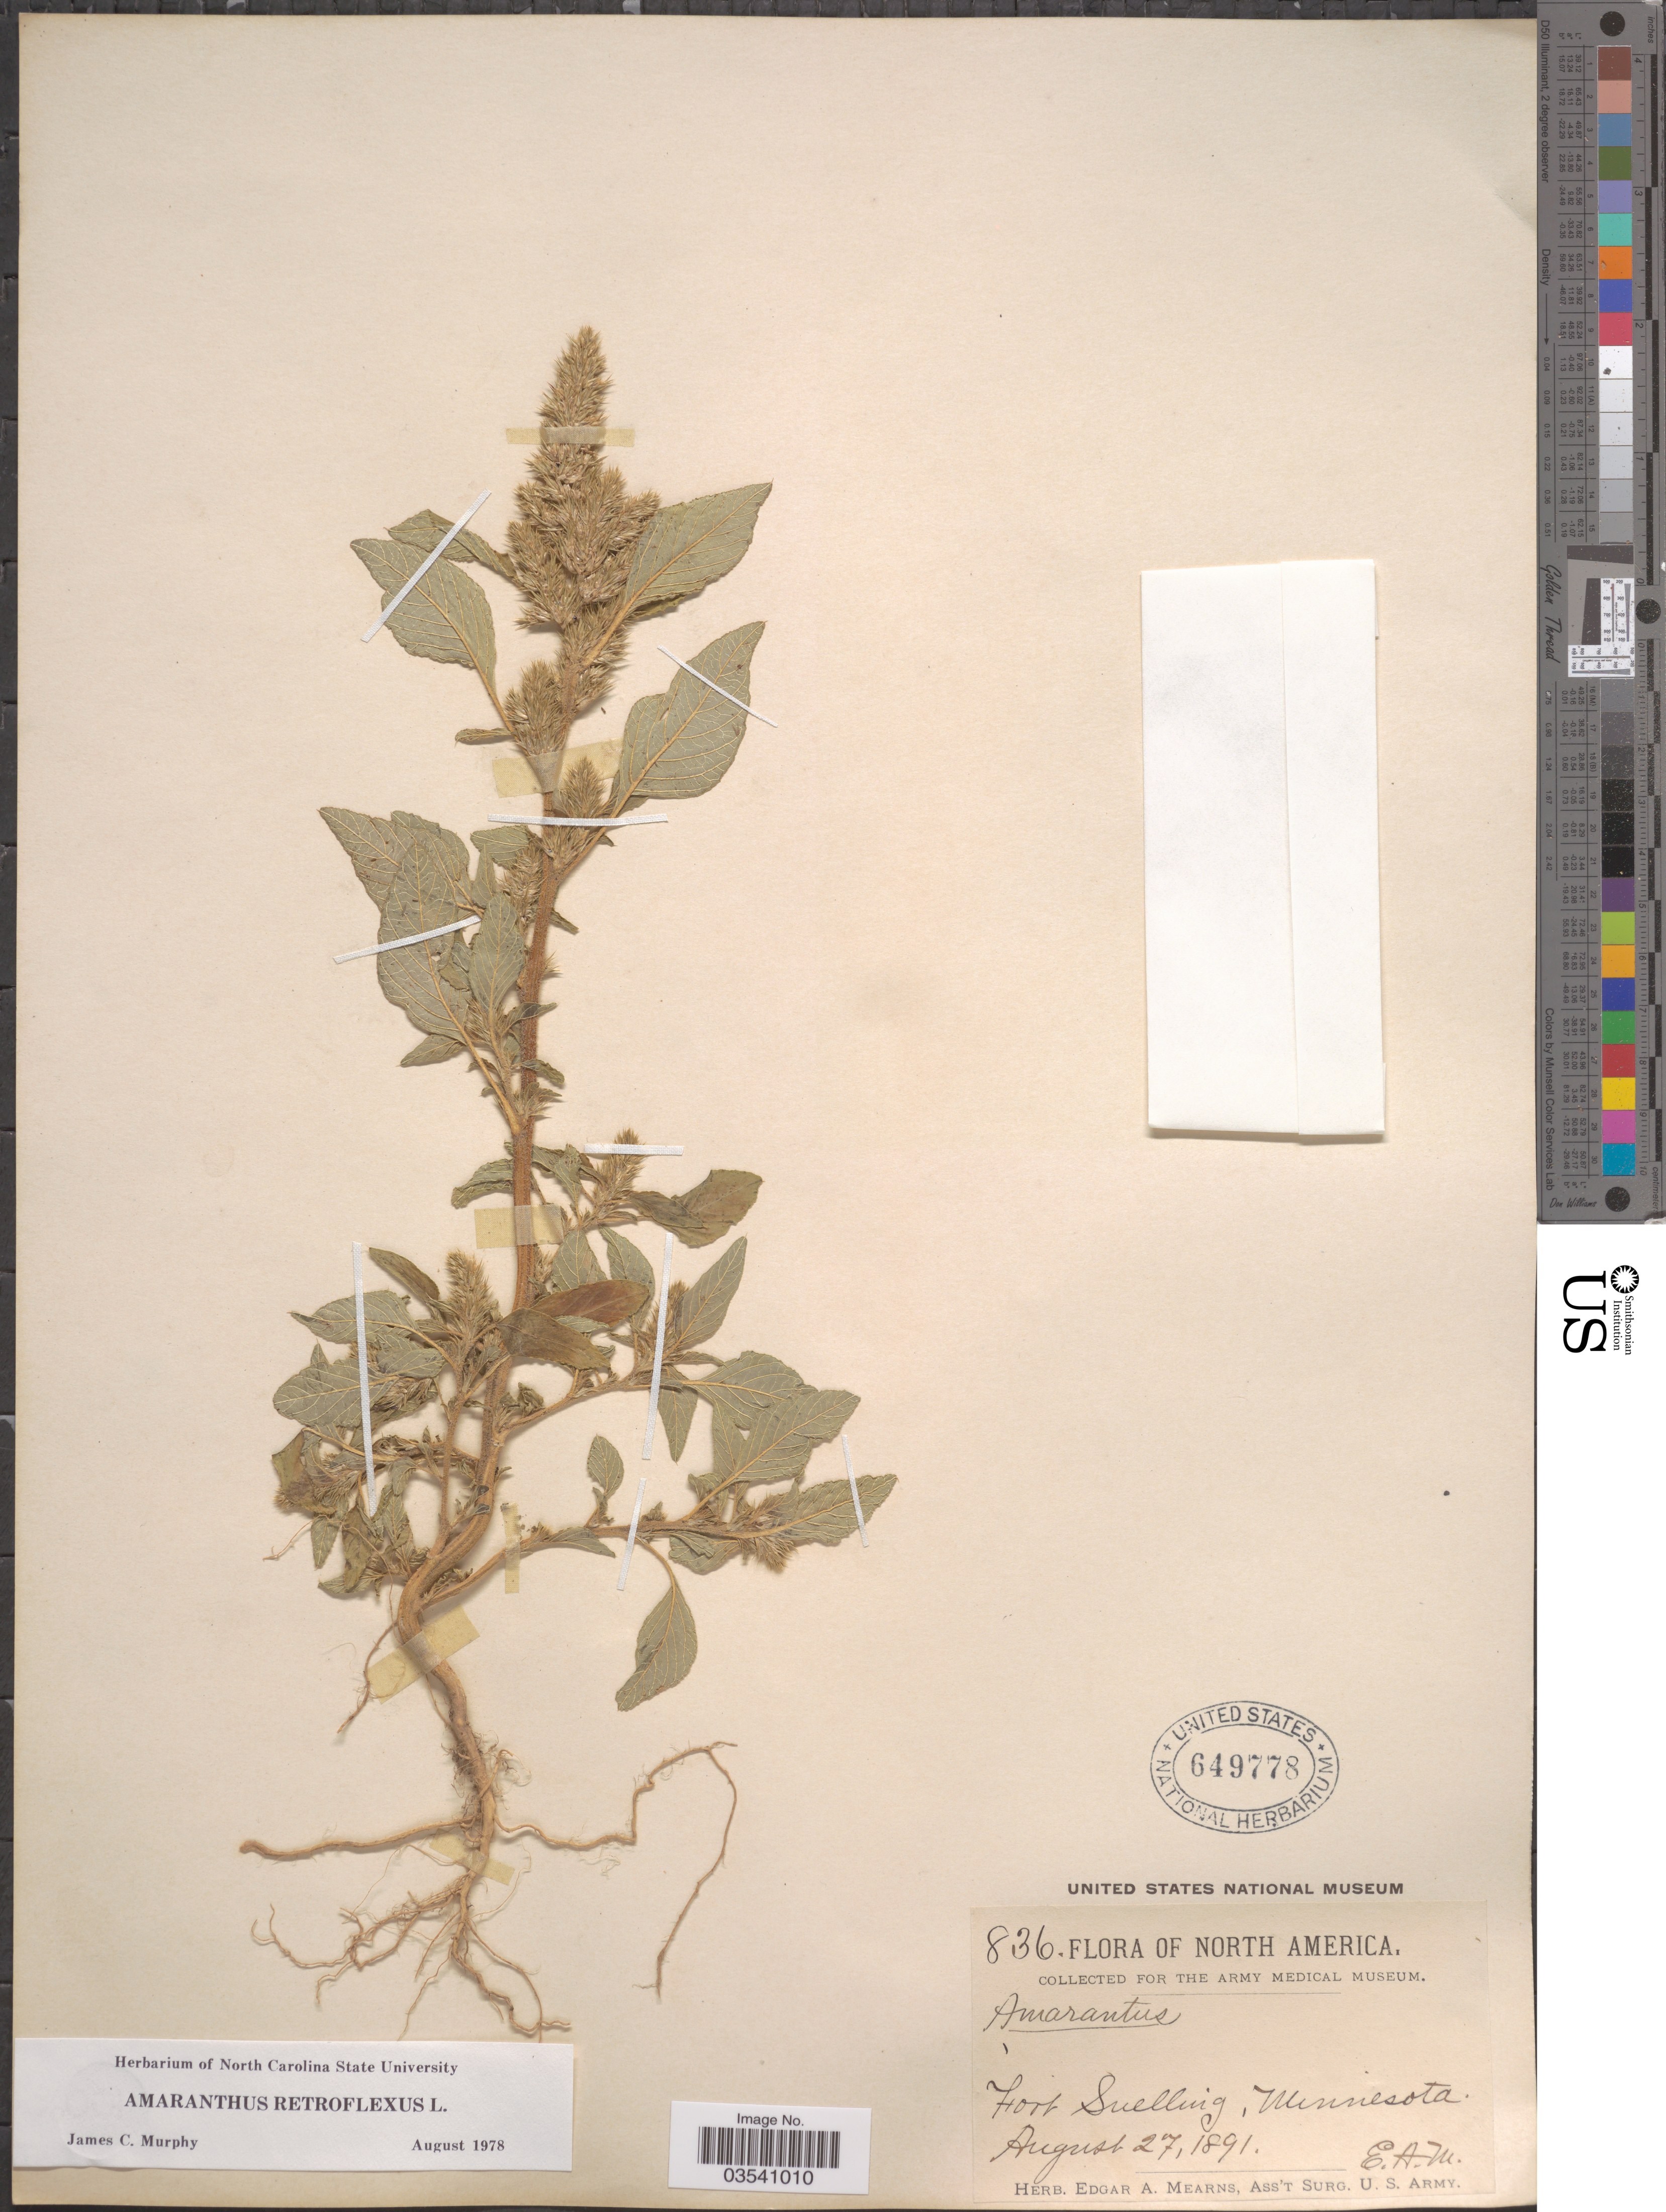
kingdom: Plantae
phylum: Tracheophyta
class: Magnoliopsida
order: Caryophyllales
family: Amaranthaceae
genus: Amaranthus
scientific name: Amaranthus retroflexus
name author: L.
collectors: E. A. Mearns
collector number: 836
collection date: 1891-08-27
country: United States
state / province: Minnesota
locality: Fort Snelling.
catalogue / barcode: US 649778